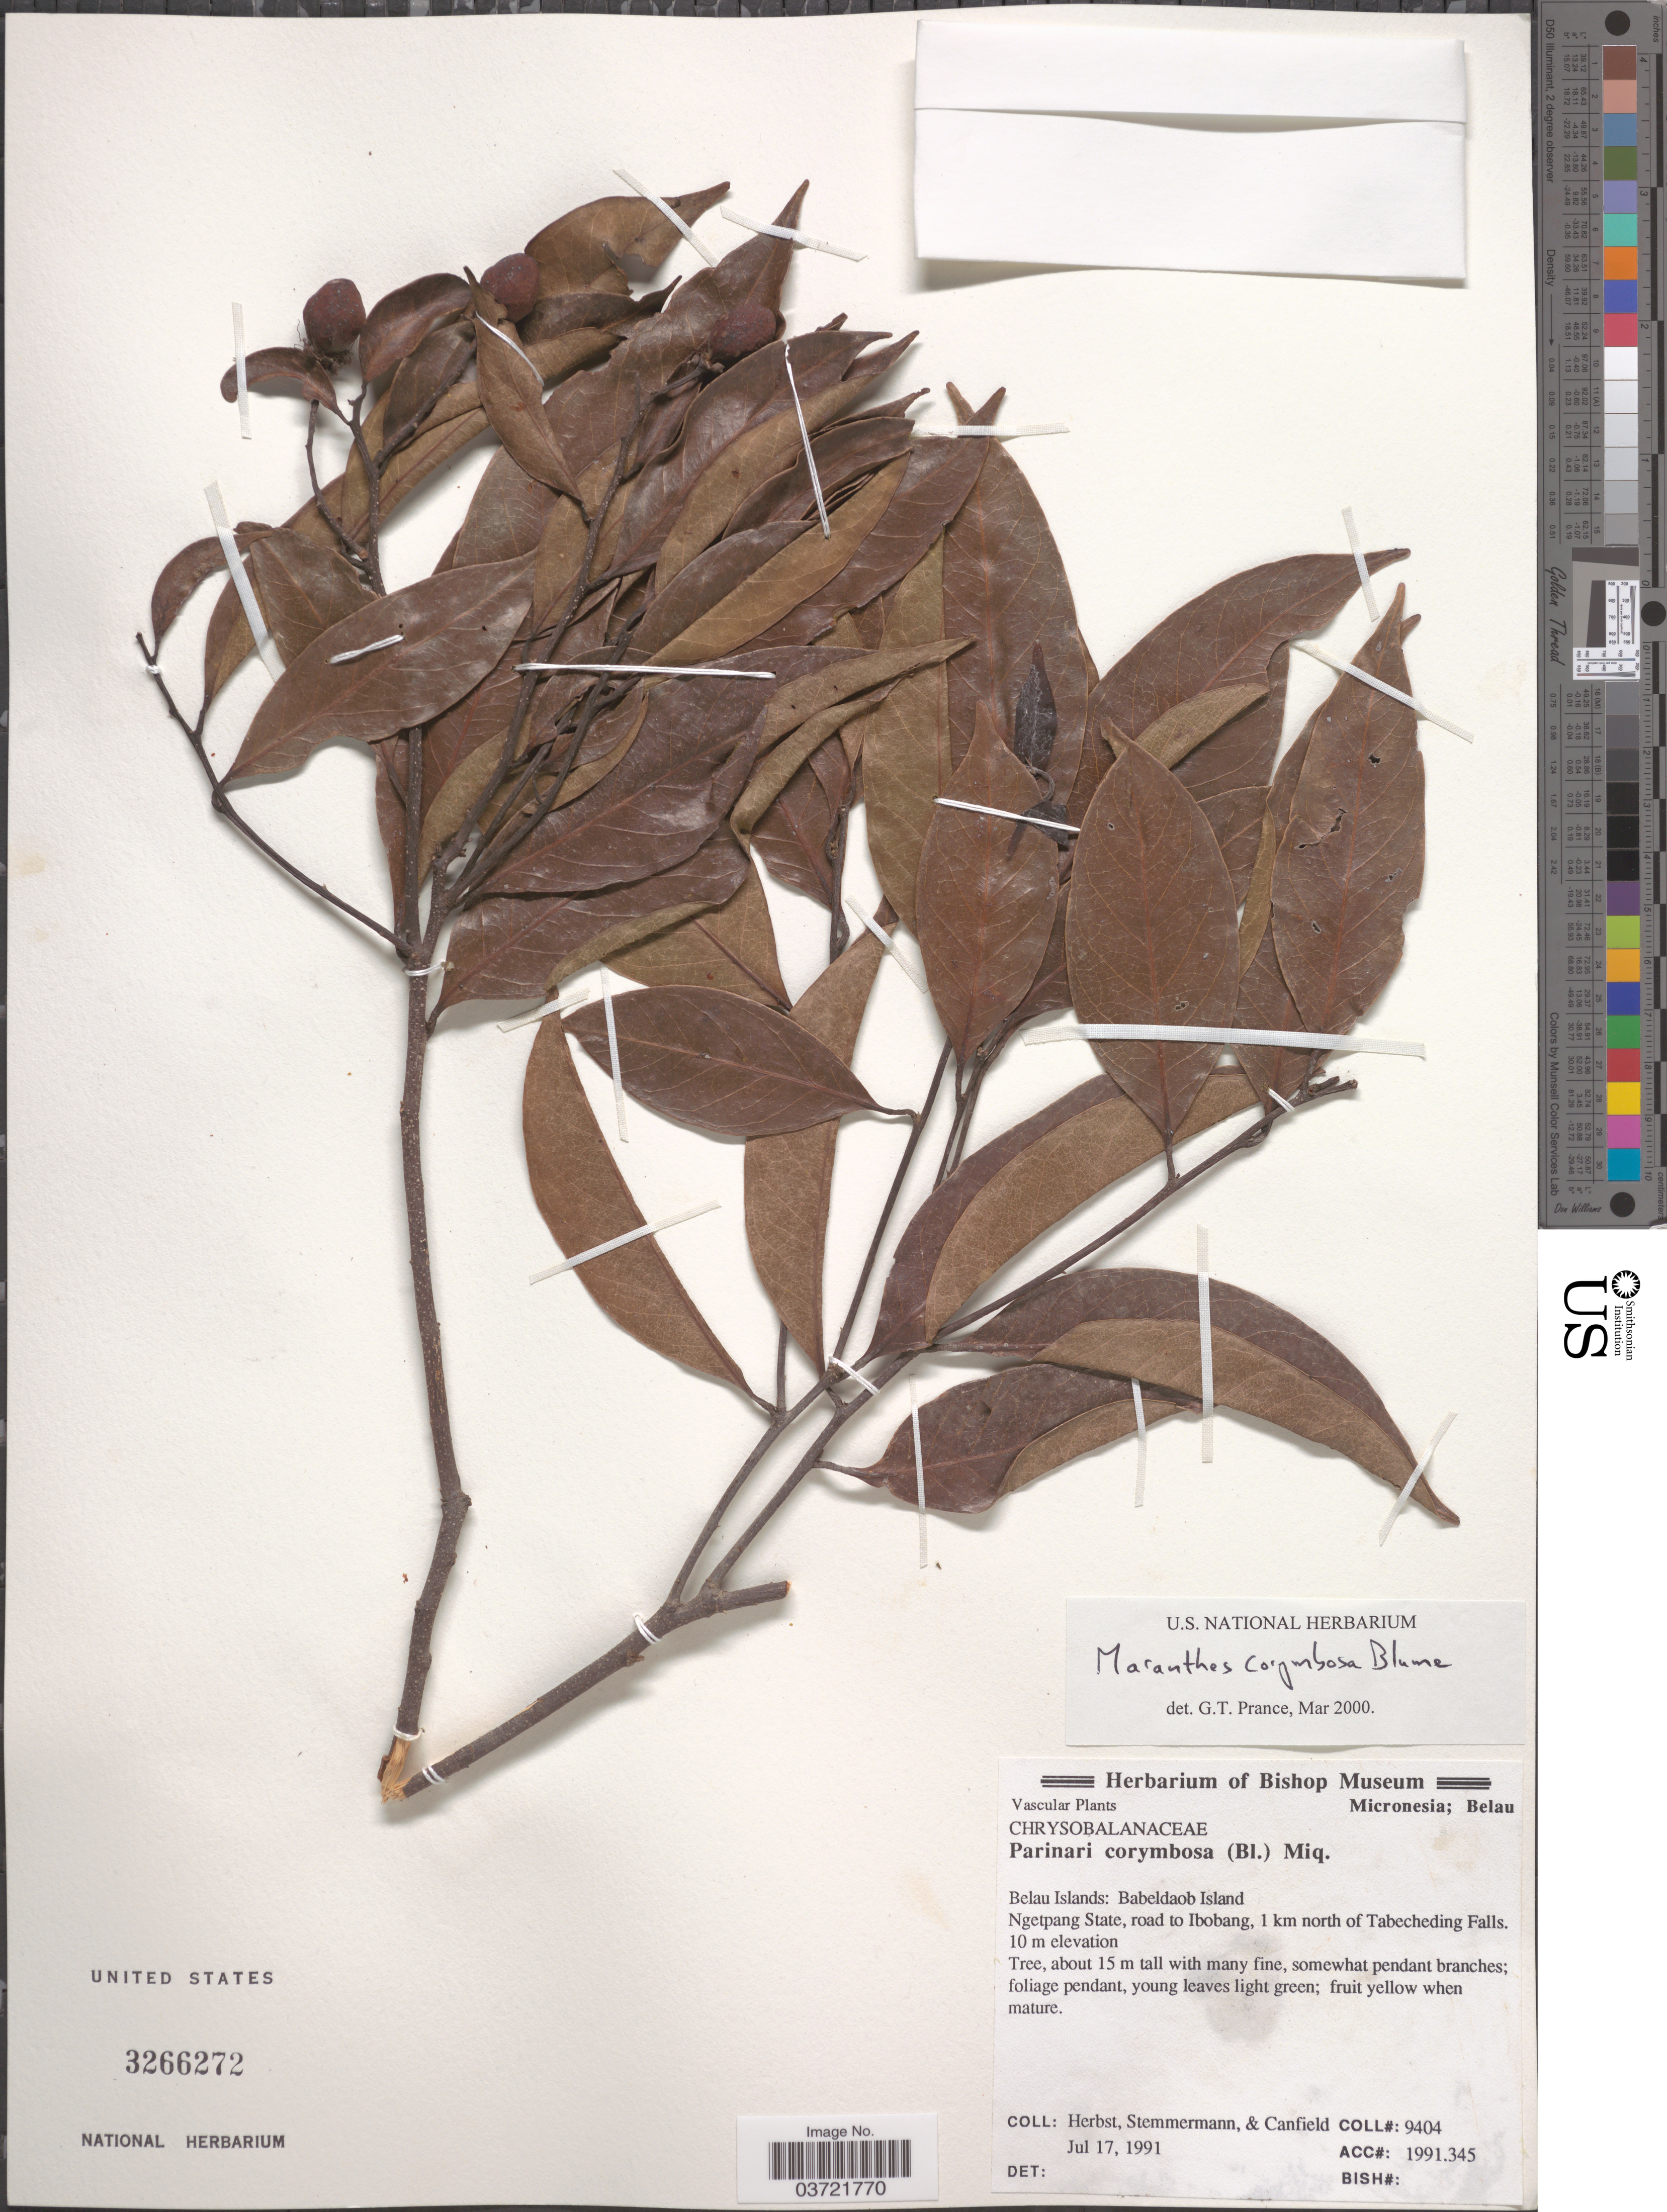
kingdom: Plantae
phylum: Tracheophyta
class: Magnoliopsida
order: Malpighiales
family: Chrysobalanaceae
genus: Maranthes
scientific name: Maranthes corymbosa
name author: Blume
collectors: -. Herbst, -. Stemmermann & -. Canfield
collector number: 9404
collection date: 1991-07-17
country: Palau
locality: Belau Islands: Babeldaob Island. Ngetpang State, road to Ibobang, 1 km north of Tabecheding Falls.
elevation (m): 10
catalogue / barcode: US 3266272